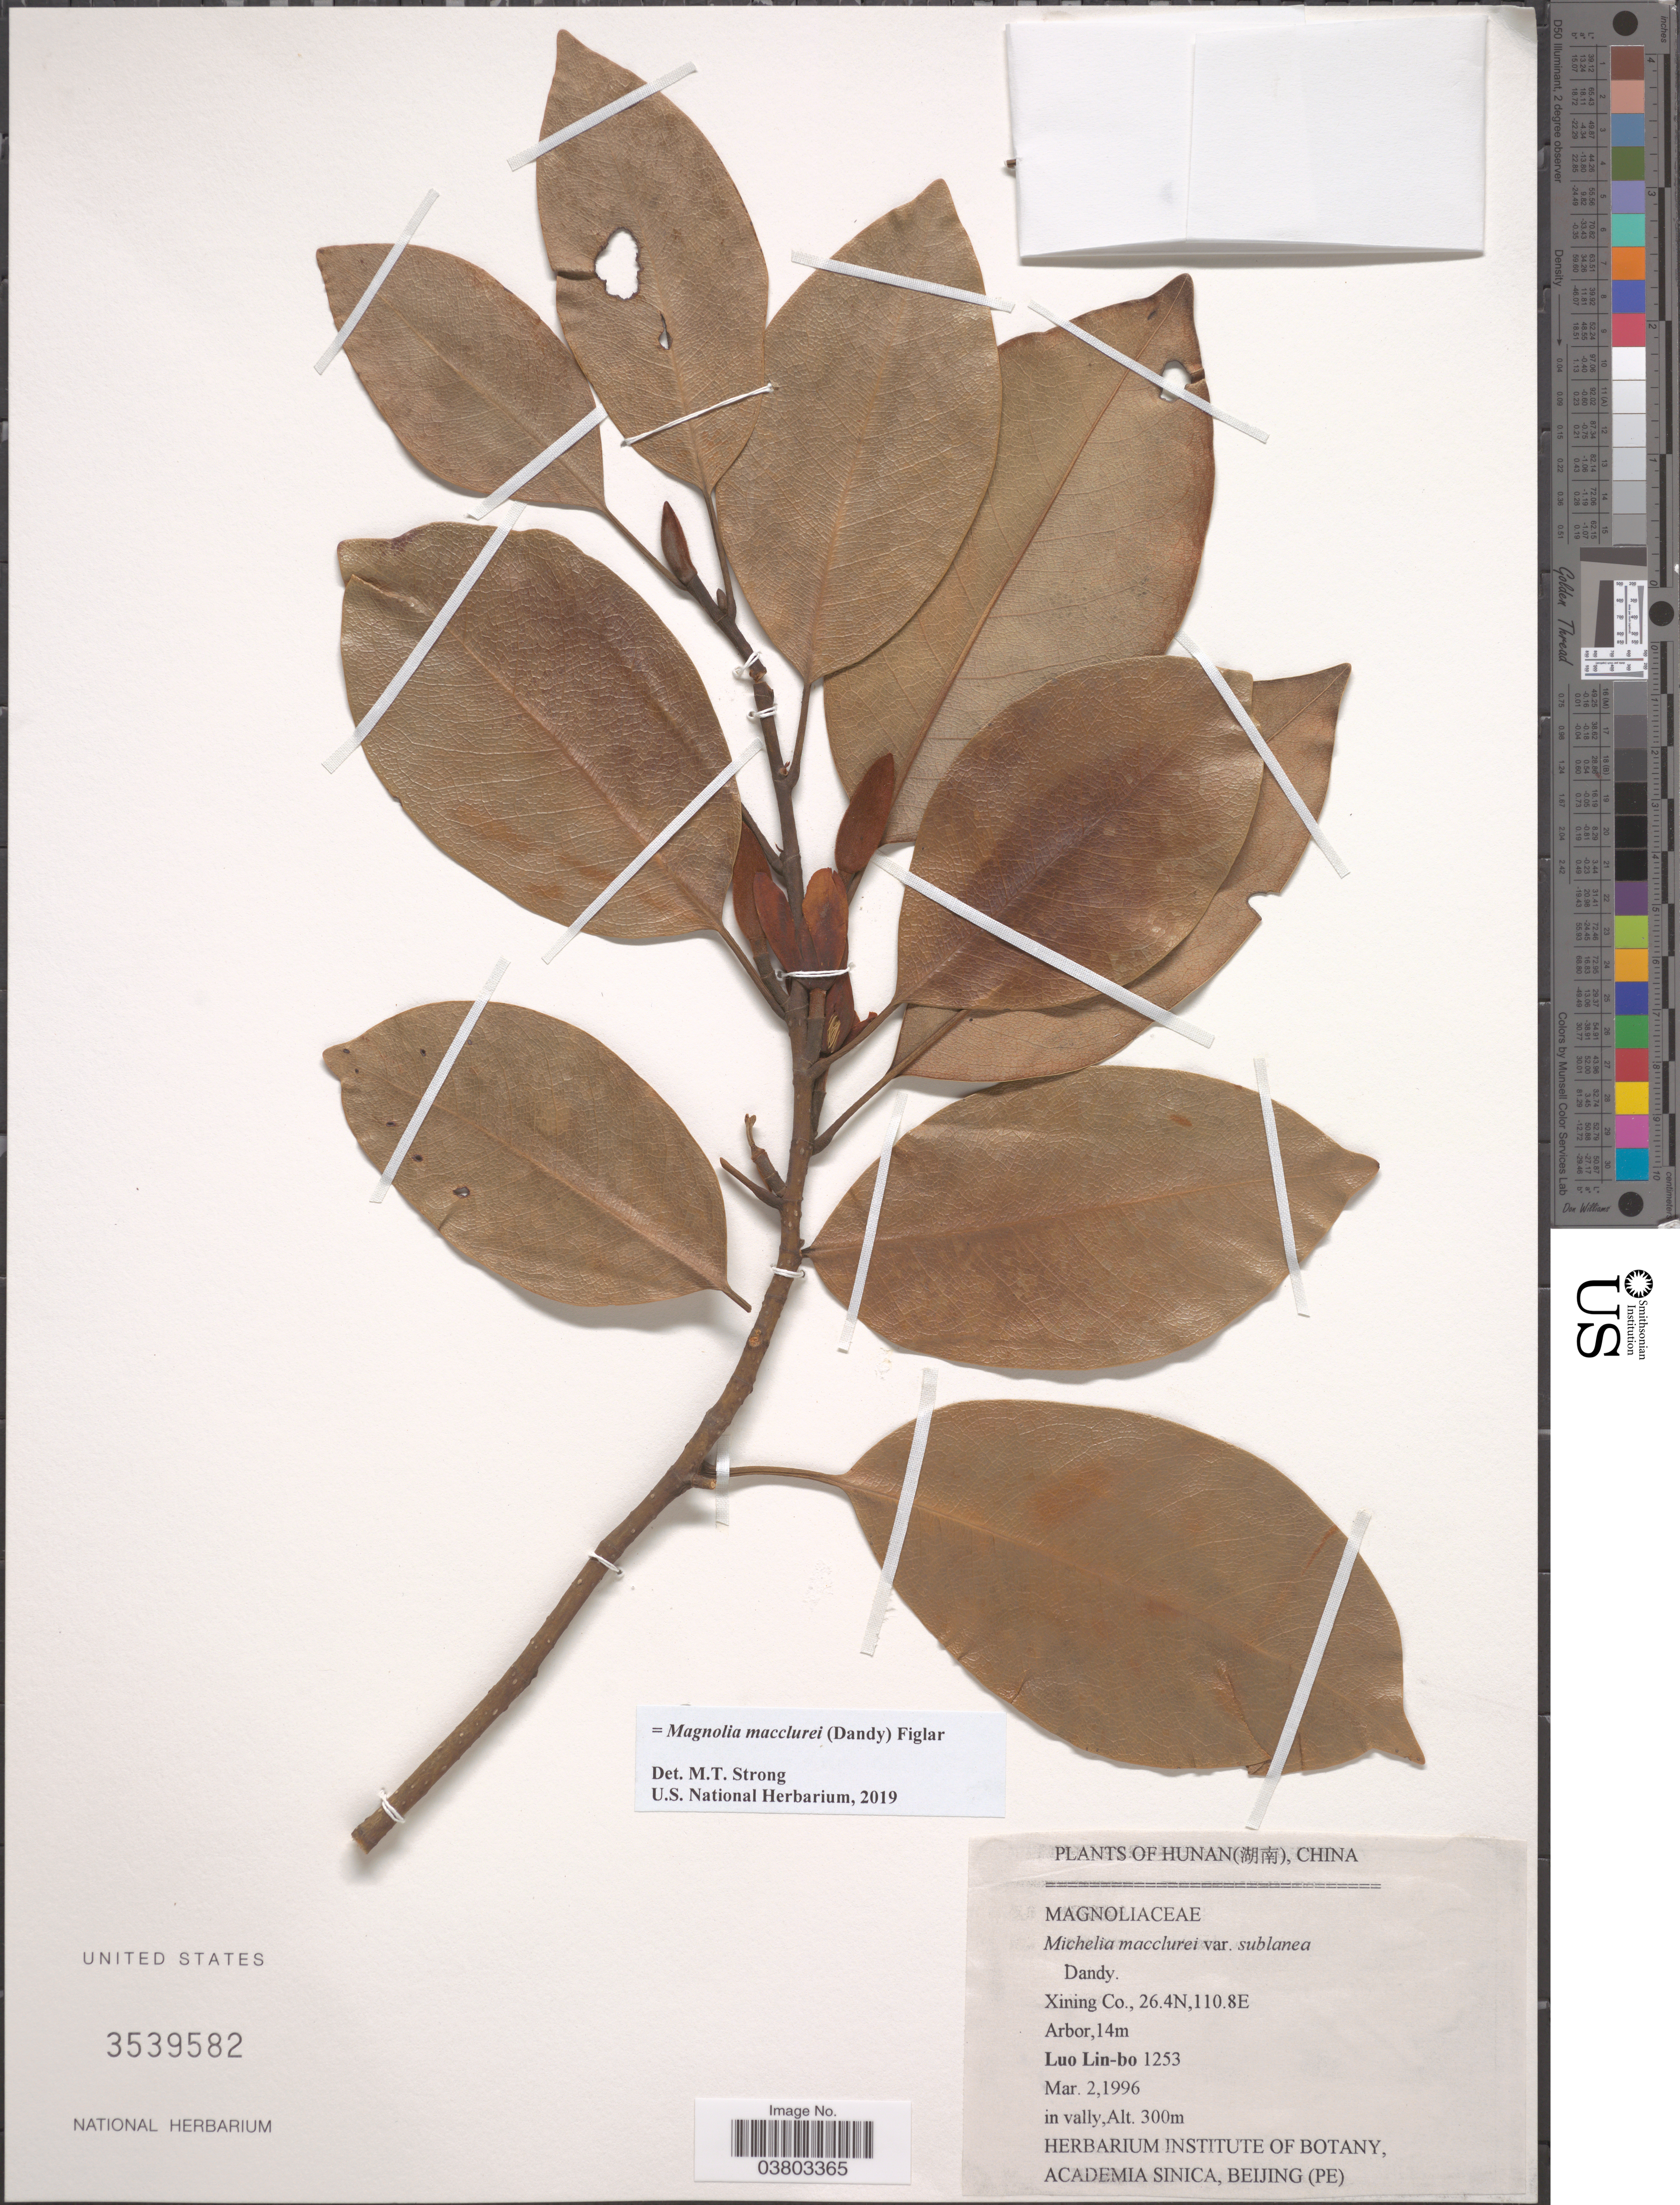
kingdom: Plantae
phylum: Tracheophyta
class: Magnoliopsida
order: Magnoliales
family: Magnoliaceae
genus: Magnolia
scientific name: Magnolia maclurei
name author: (Dandy) Figlar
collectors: L. Lin-bo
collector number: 1253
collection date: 1996-03-02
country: China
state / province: Hunan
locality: Xining Co.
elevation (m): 300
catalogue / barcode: US 3539582